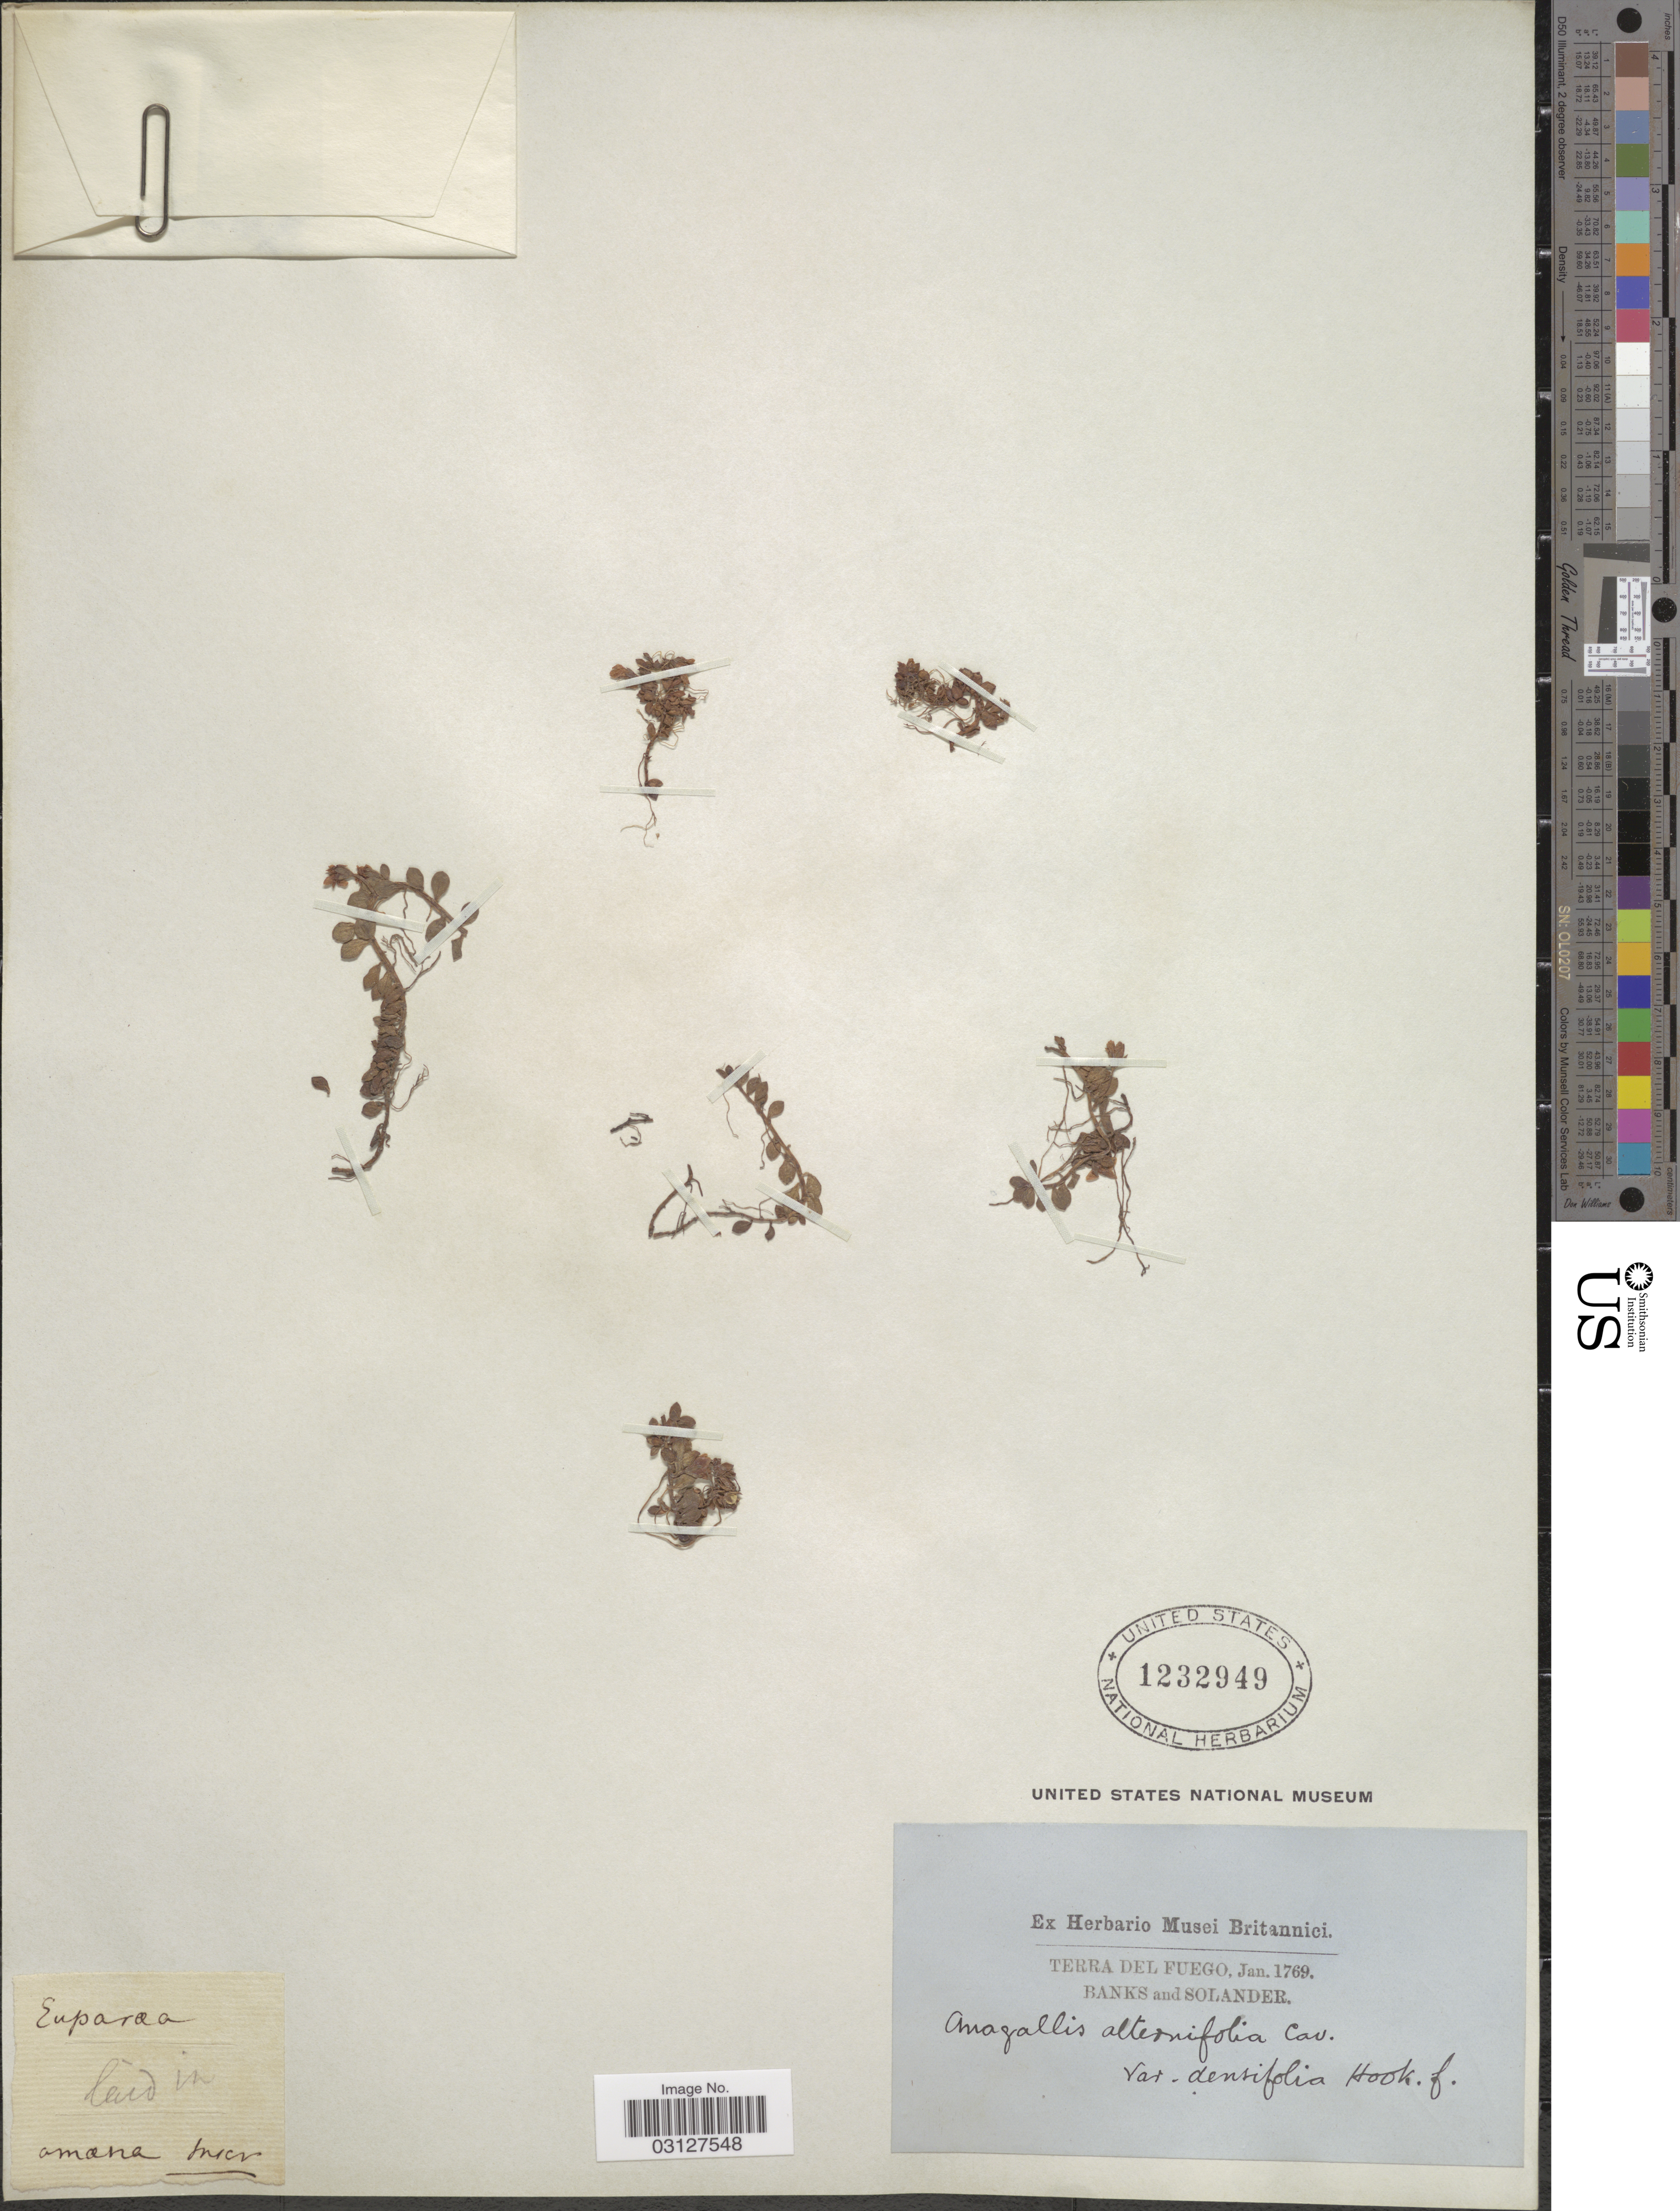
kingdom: Plantae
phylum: Tracheophyta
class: Magnoliopsida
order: Ericales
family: Primulaceae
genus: Anagallis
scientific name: Anagallis alternifolia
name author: Cav.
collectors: -- Banks & -- Solander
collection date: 1769-01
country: Argentina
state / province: Tierra del Fuego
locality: Terra del Fuego.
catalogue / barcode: US 1232949